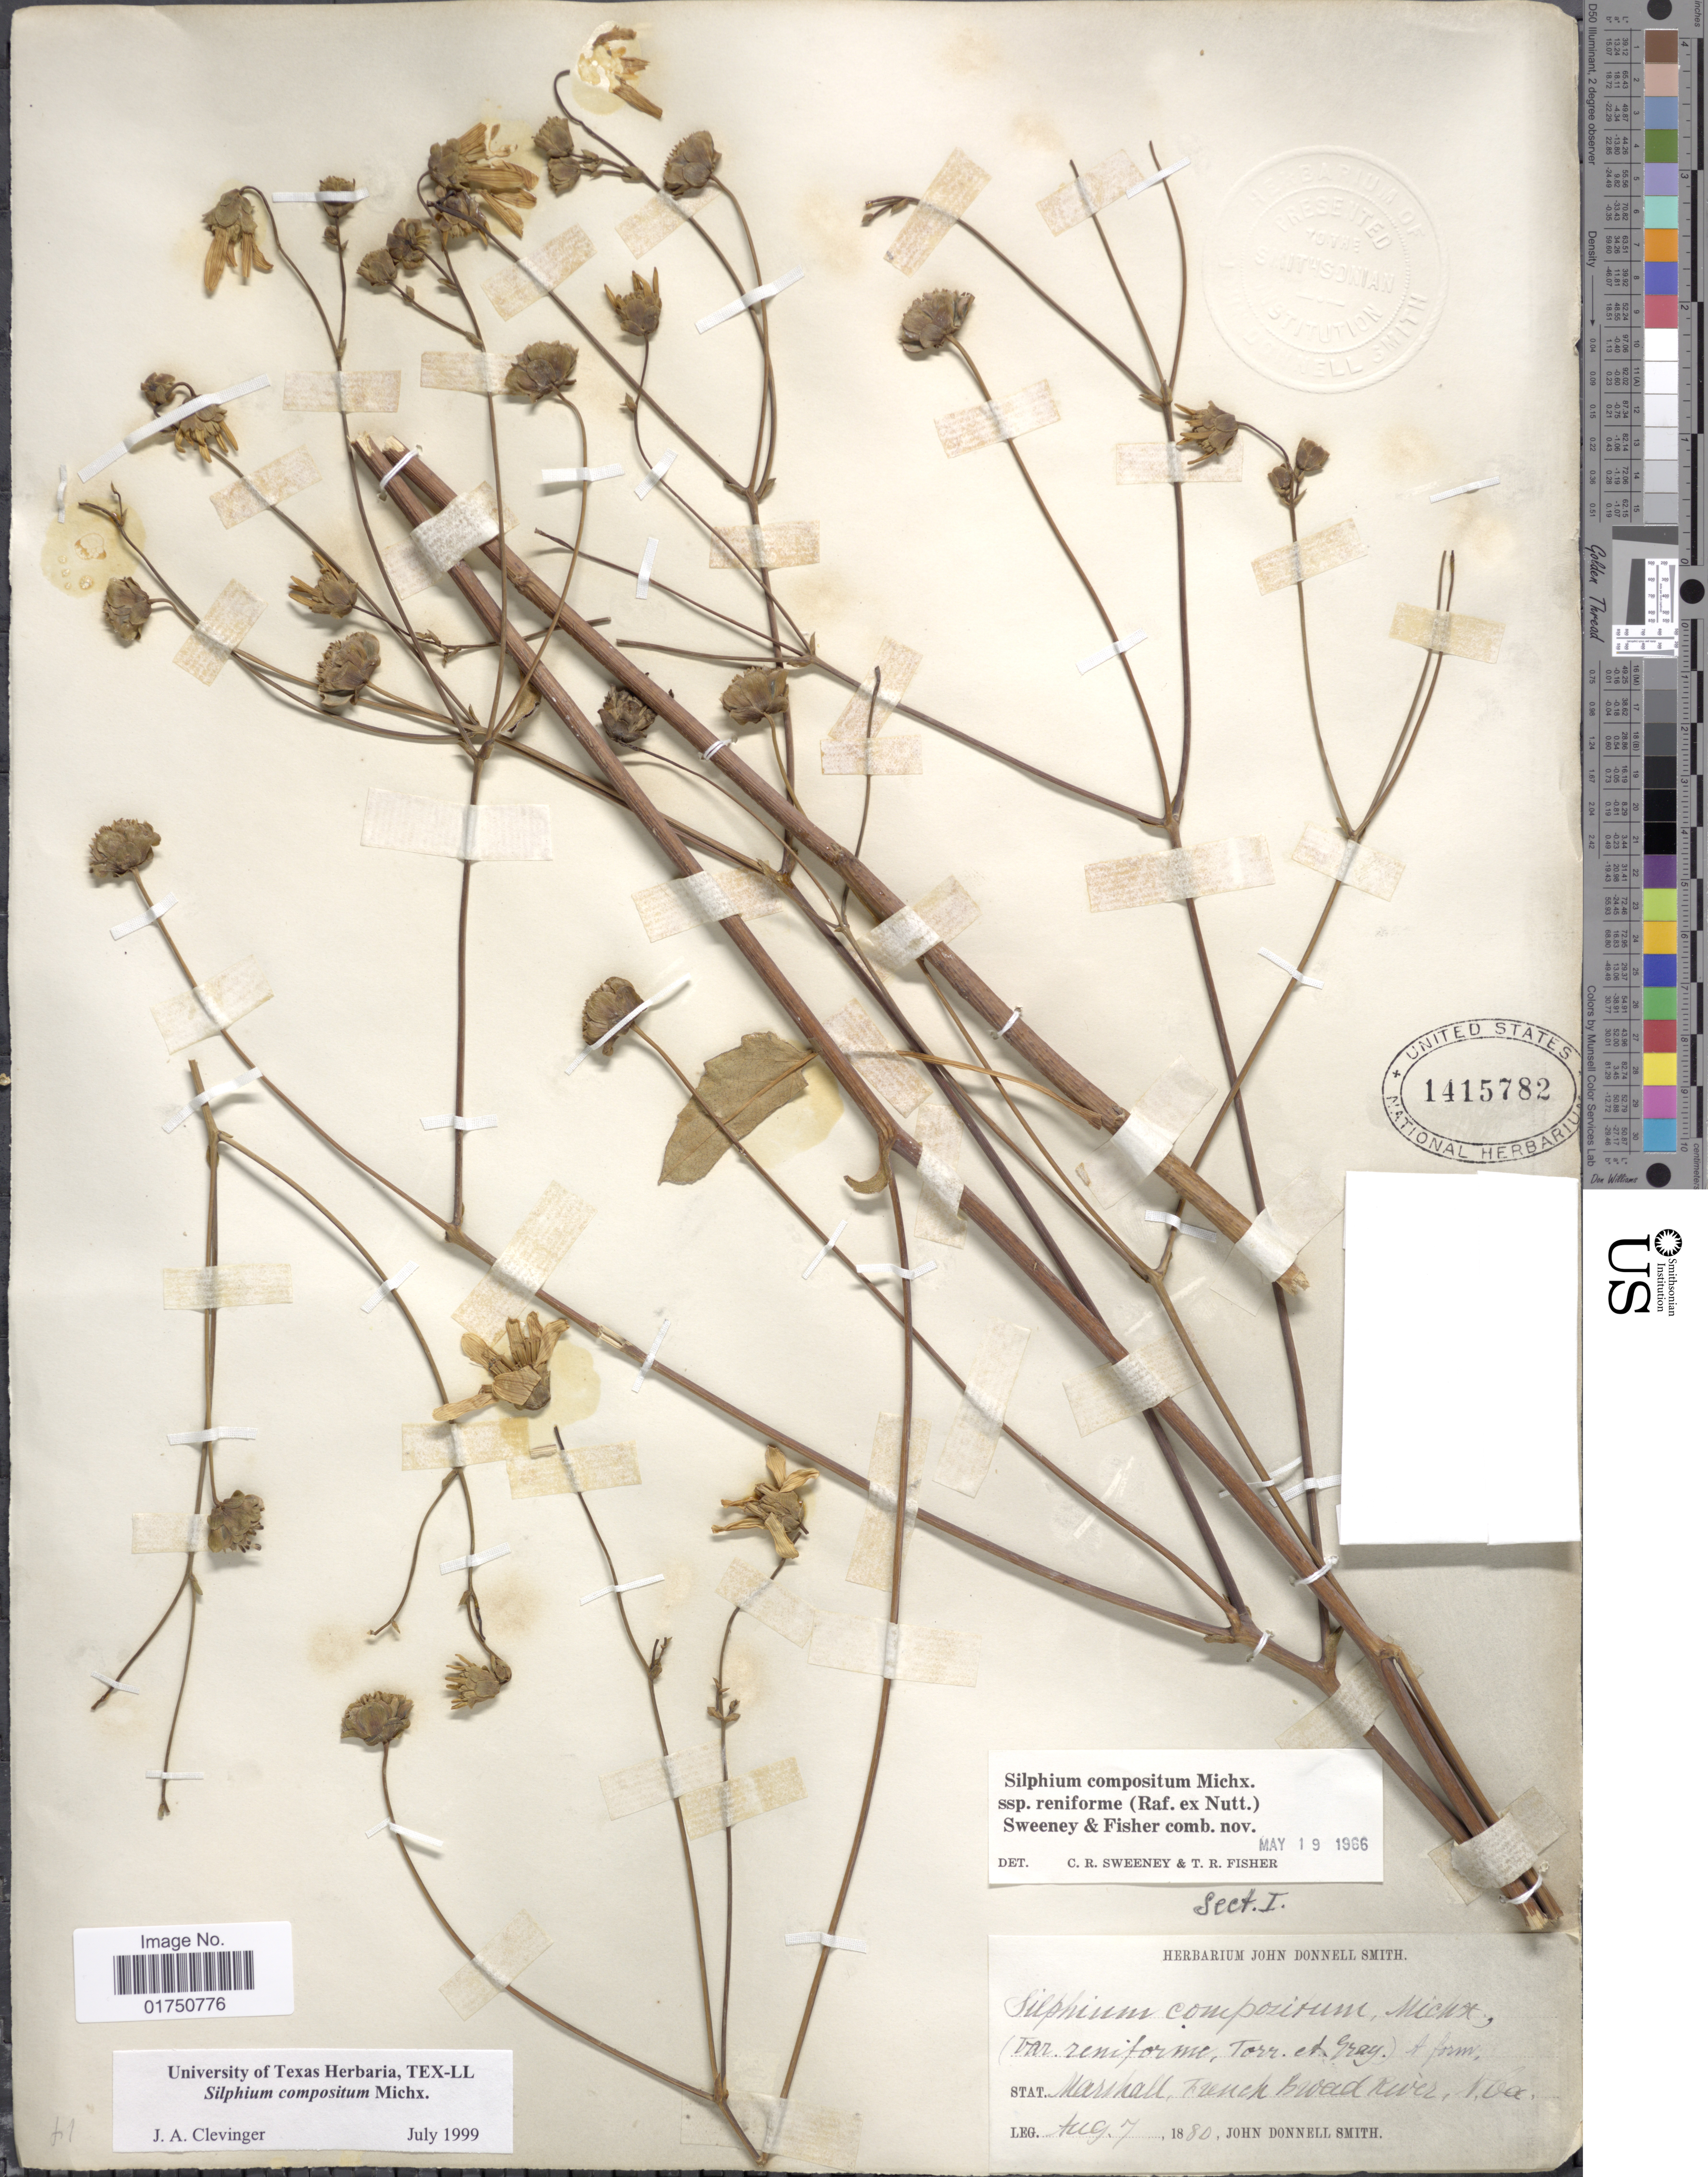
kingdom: Plantae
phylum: Tracheophyta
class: Magnoliopsida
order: Asterales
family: Asteraceae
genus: Silphium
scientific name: Silphium compositum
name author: Michx.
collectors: J. Donnell Smith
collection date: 1880-08-07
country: United States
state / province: North Carolina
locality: Marshall, French Broad River, N. Ca.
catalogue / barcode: US 1415782